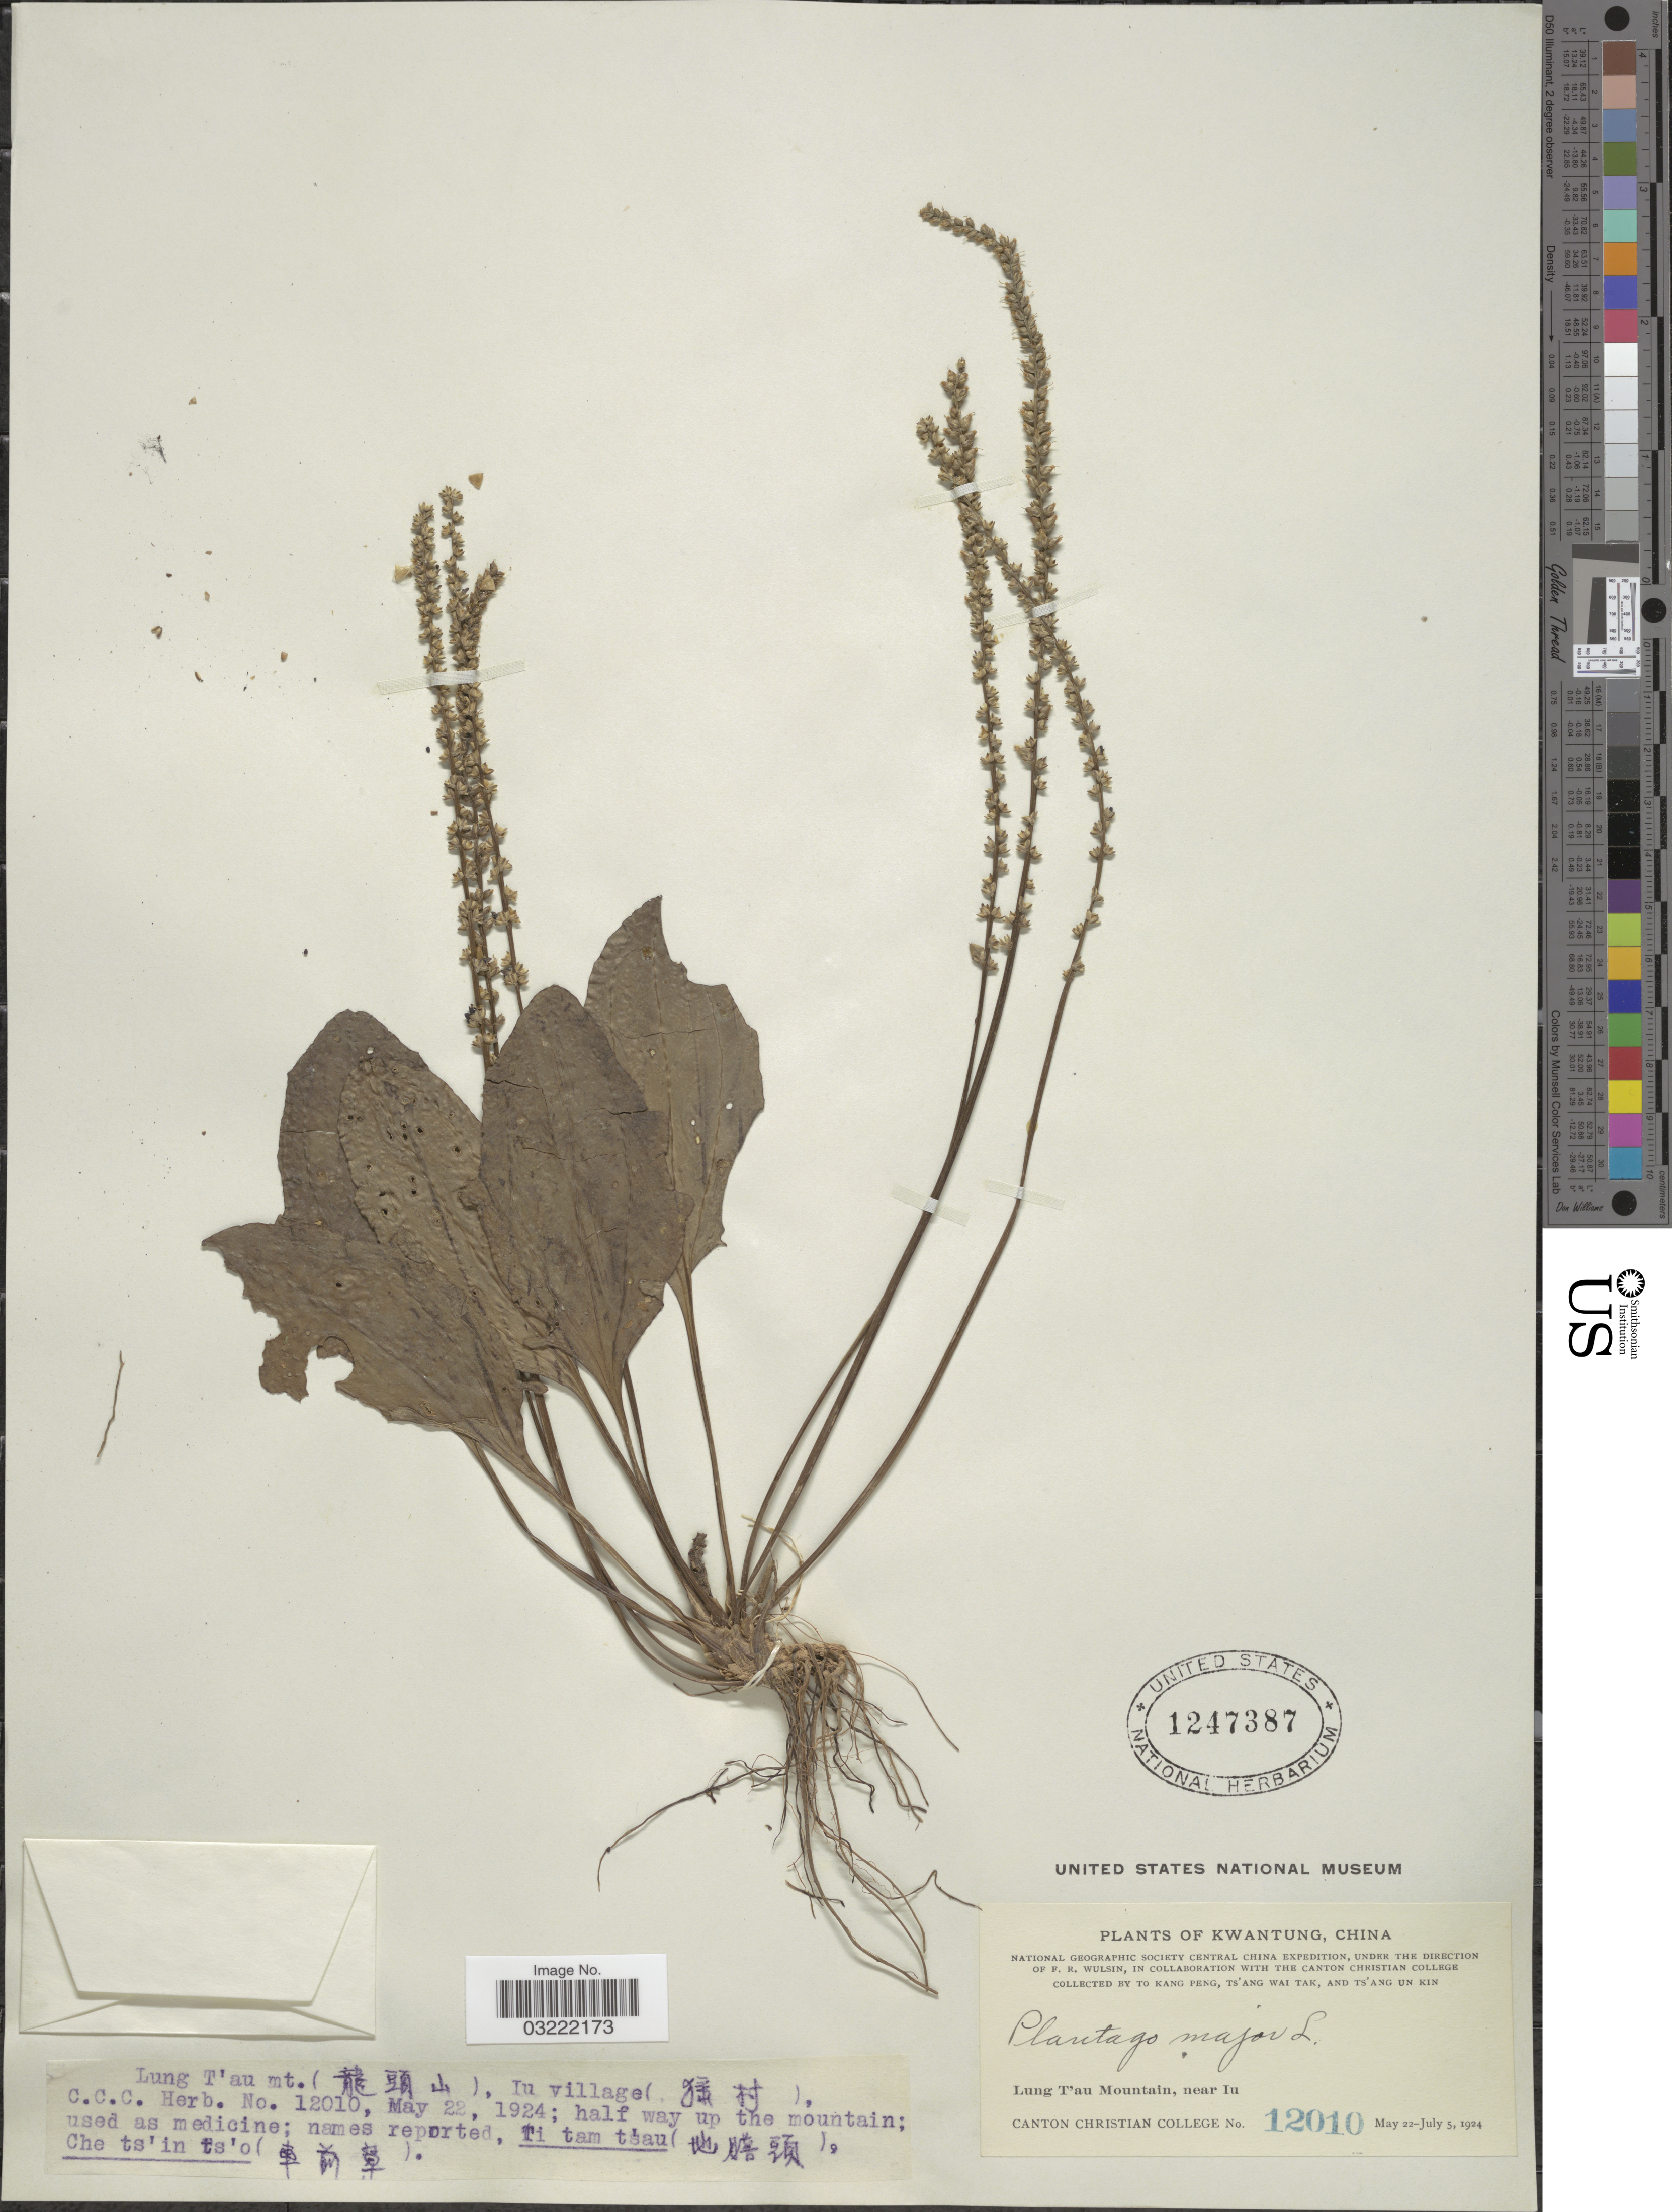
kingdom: Plantae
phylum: Tracheophyta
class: Magnoliopsida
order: Lamiales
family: Plantaginaceae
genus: Plantago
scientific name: Plantago major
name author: L.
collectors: To Kang P'eng, W. T. Tsang & Ts' Ang Un Kin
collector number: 12010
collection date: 1924-05-22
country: China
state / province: Guangdong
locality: Kwangtung. Lung T'au Mountain, near Iu. Iu village (X).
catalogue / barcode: US 1247387